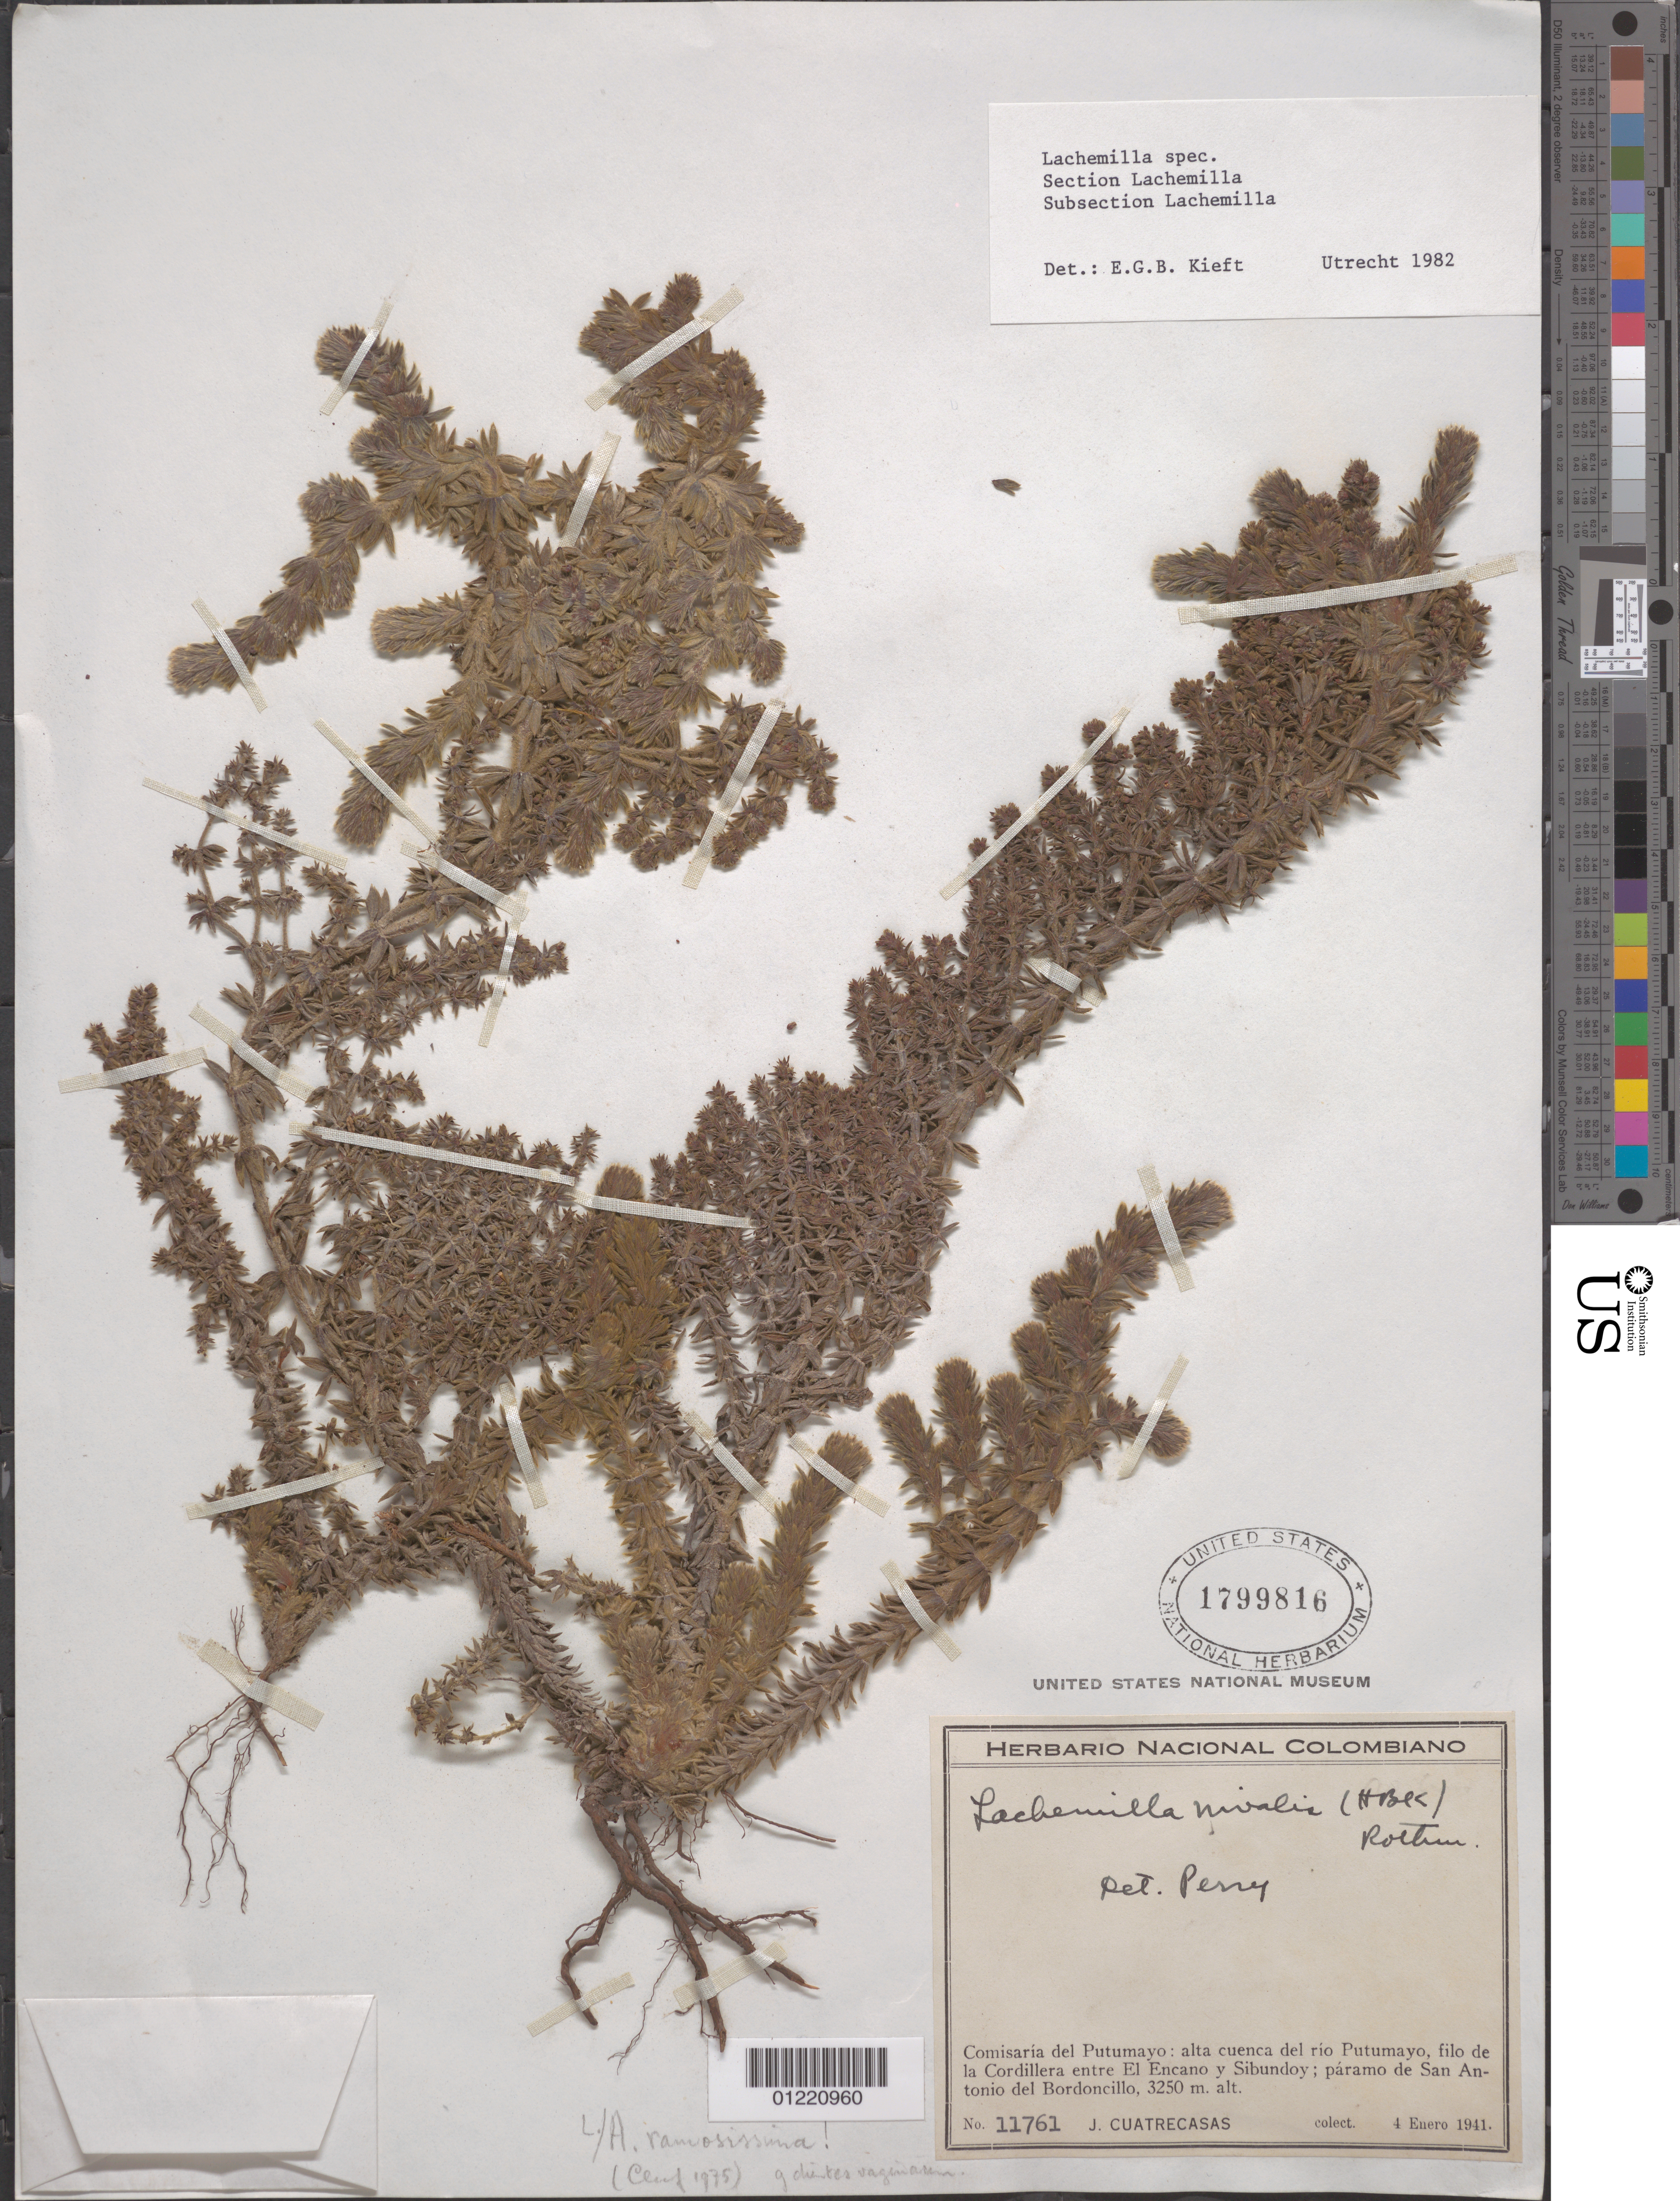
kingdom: Plantae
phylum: Tracheophyta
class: Magnoliopsida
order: Rosales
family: Rosaceae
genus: Lachemilla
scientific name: Lachemilla rothmaleriana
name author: D.F. Morales-B. & Romol.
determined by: Dorr, L. J., (BOT), Smithsonian Institution - National Museum of Natural History (UNITED STATES)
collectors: J. Cuatrecasas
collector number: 11761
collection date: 1941-01-04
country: Colombia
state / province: Putumayo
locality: alta cuenca del rio Putumayo, filo de la Cordillera entre El Encano y Sibundoy; paramo de San Antonio del Bordoncillo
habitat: paramo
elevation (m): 3250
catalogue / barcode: US 1799816